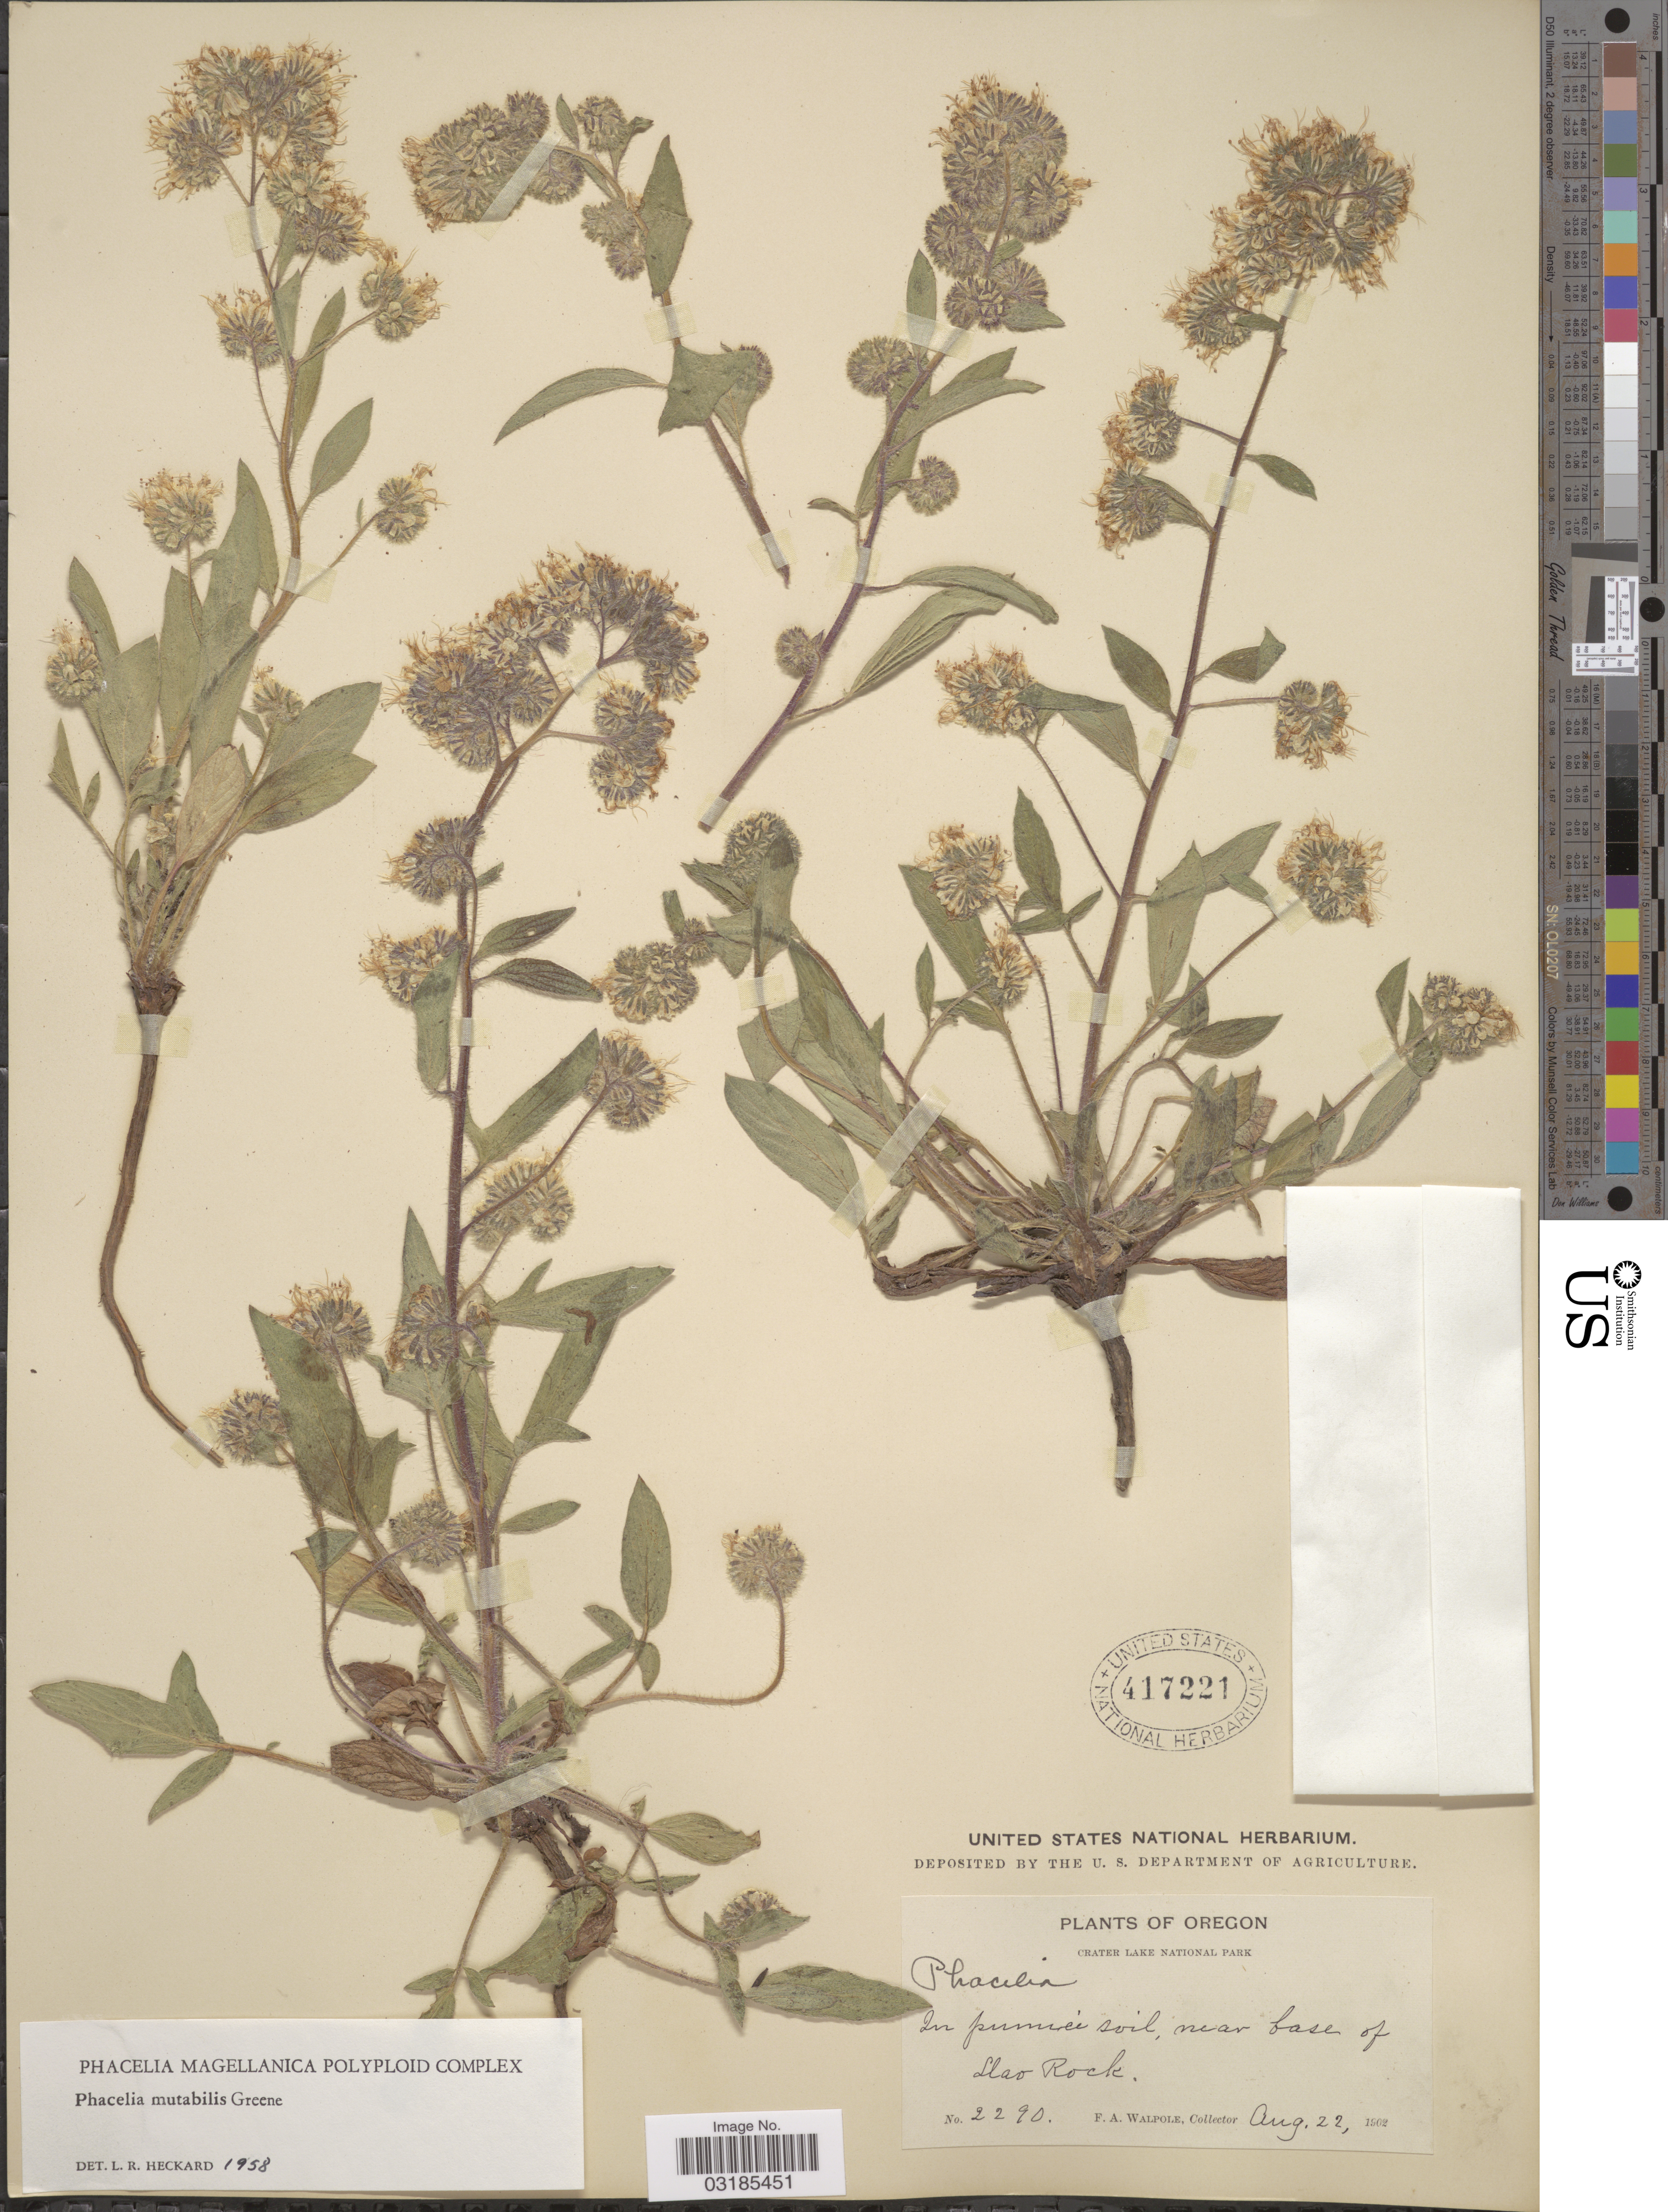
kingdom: Plantae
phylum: Tracheophyta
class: Magnoliopsida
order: Boraginales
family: Hydrophyllaceae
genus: Phacelia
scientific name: Phacelia mutabilis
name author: Greene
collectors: F. Walpole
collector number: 2290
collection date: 1902-08-22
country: United States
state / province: Oregon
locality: Crater Lake National Park. Near base of Llao Rock.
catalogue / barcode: US 417221